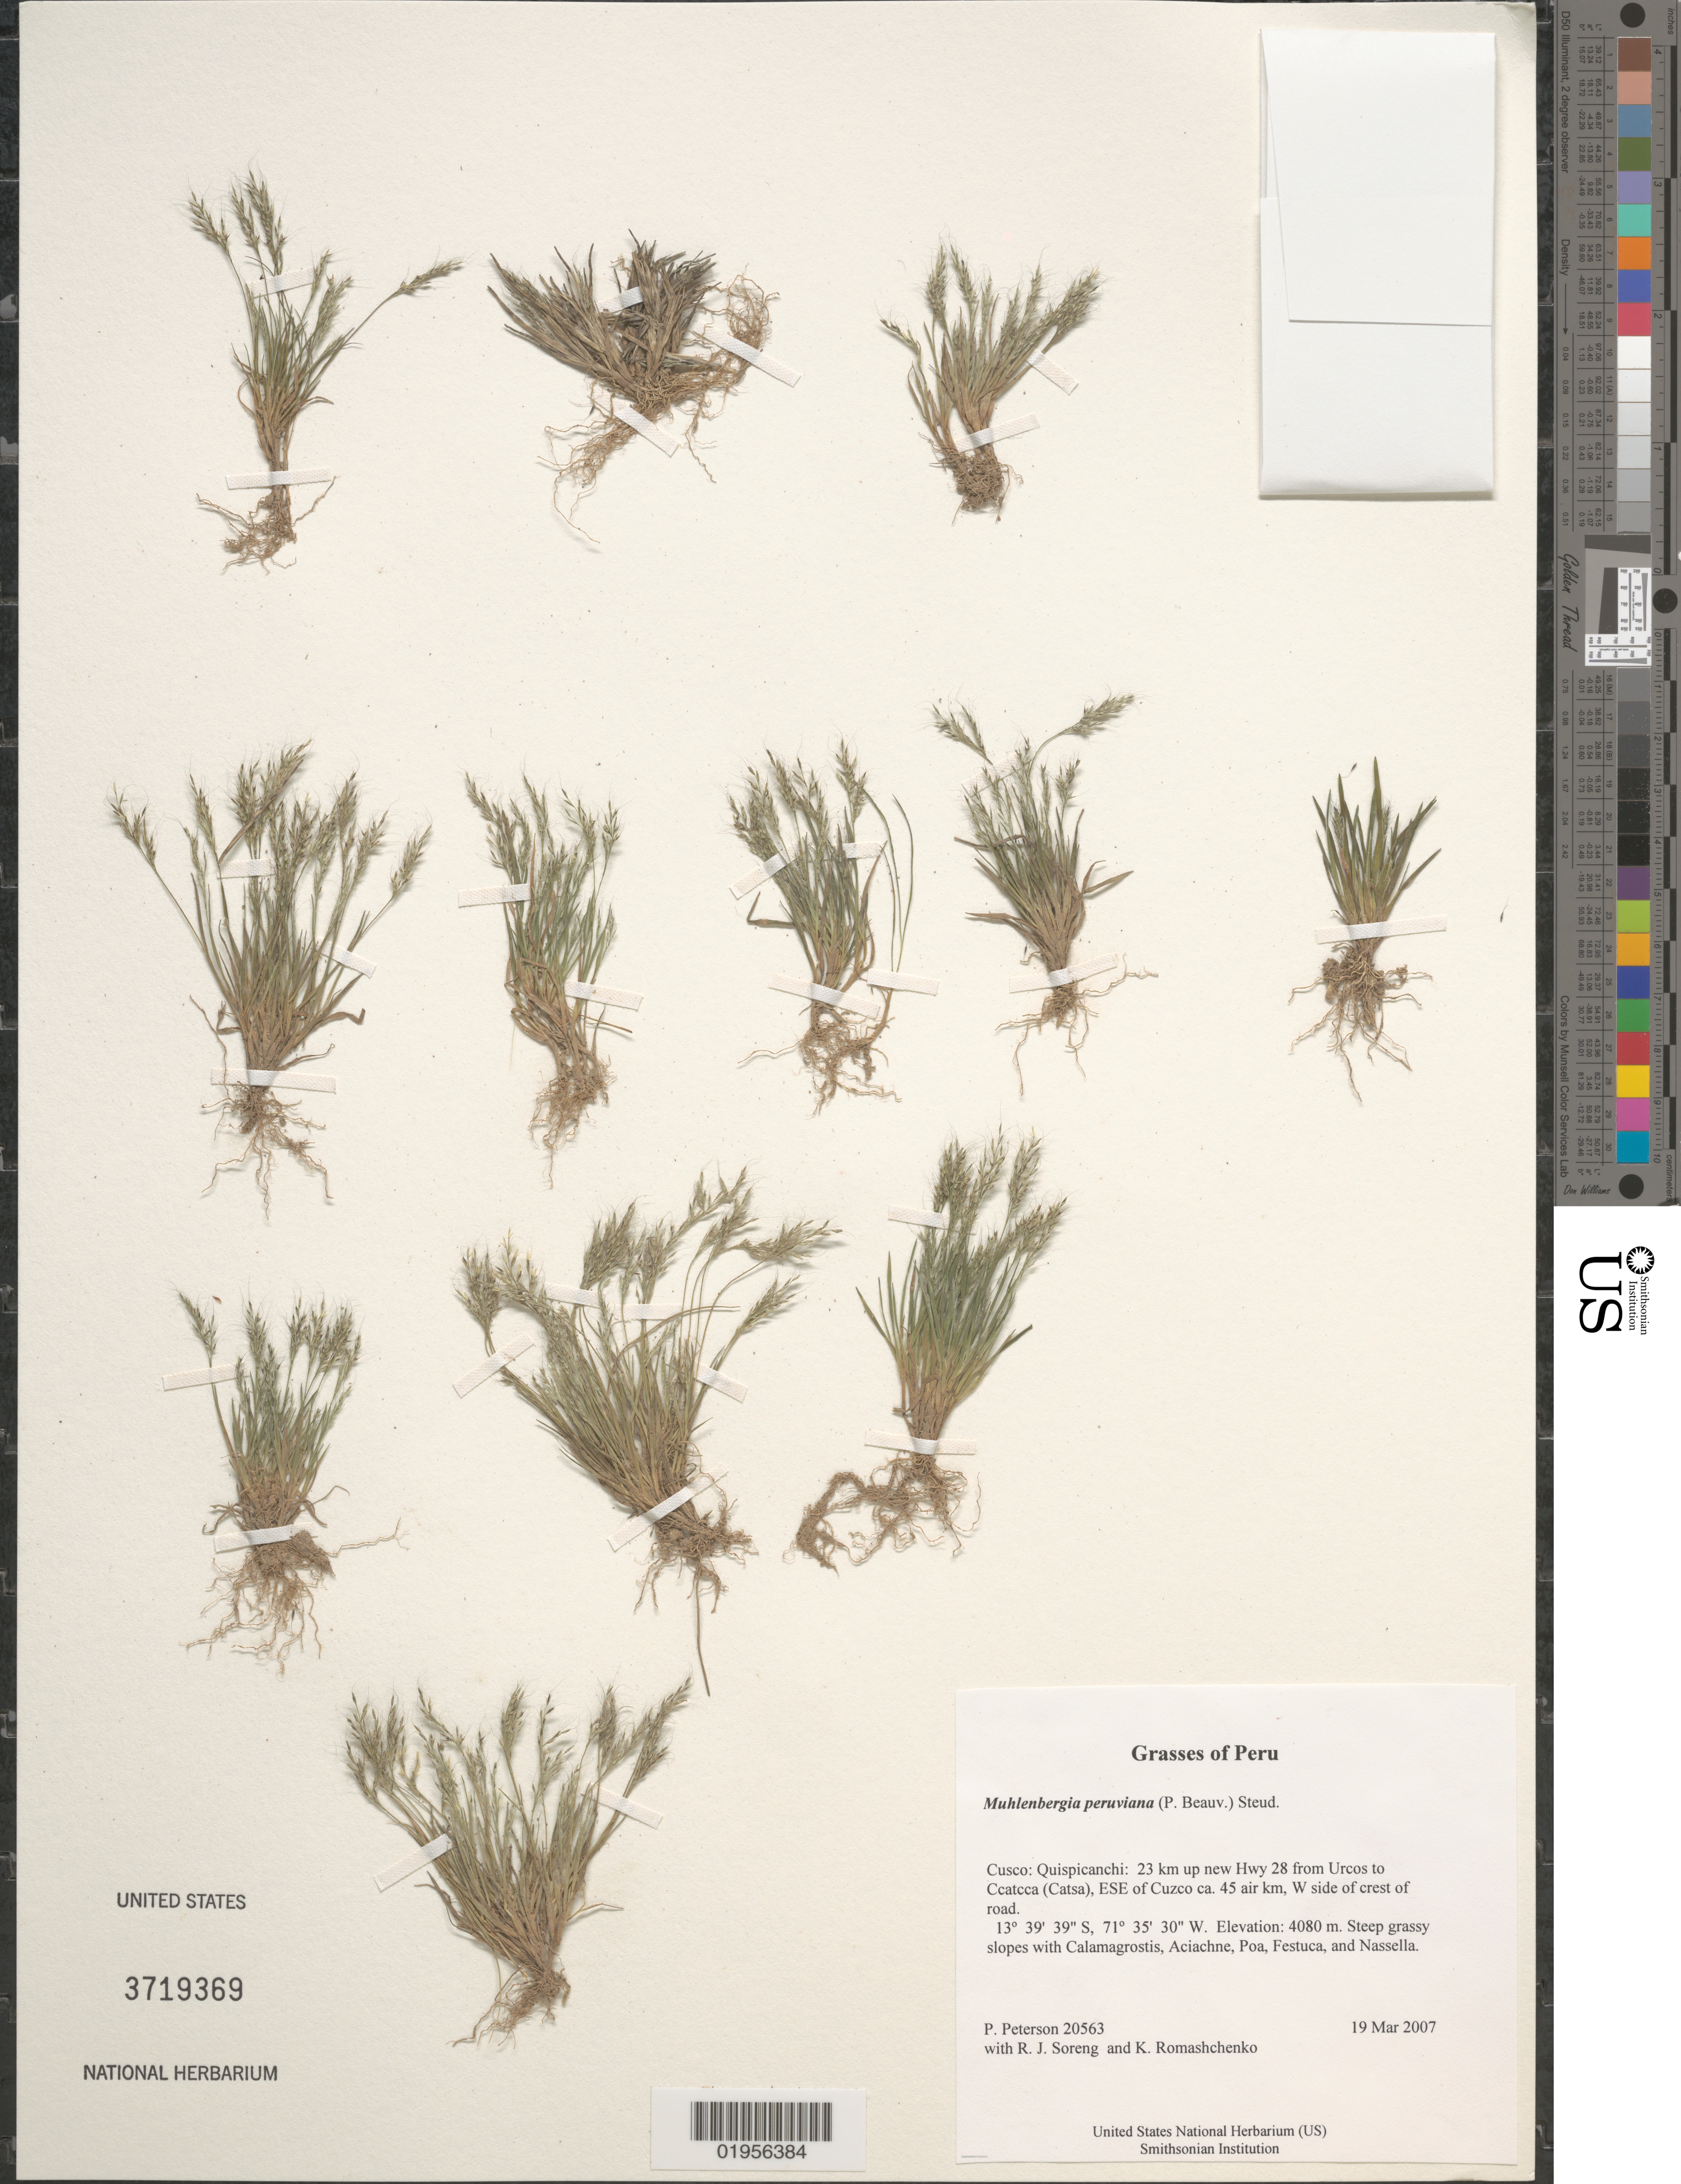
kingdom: Plantae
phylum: Tracheophyta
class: Liliopsida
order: Poales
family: Poaceae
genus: Muhlenbergia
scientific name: Muhlenbergia peruviana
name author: (P. Beauv.) Steud.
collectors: P. M. Peterson, R. J. Soreng & K. Romashchenko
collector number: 20563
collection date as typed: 19 Mar 2007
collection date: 2007-03-19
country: Peru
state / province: Cusco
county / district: Quispicanchis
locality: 23 km up new Hwy 28 from Urcos to Ccatcca (Catsa), ESE of Cuzco ca. 45 air km, W side of crest of road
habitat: Steep grassy slopes with Calamagrostis, Aciachne, Poa, Festuca, and Nassella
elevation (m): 4080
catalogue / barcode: US 3719369